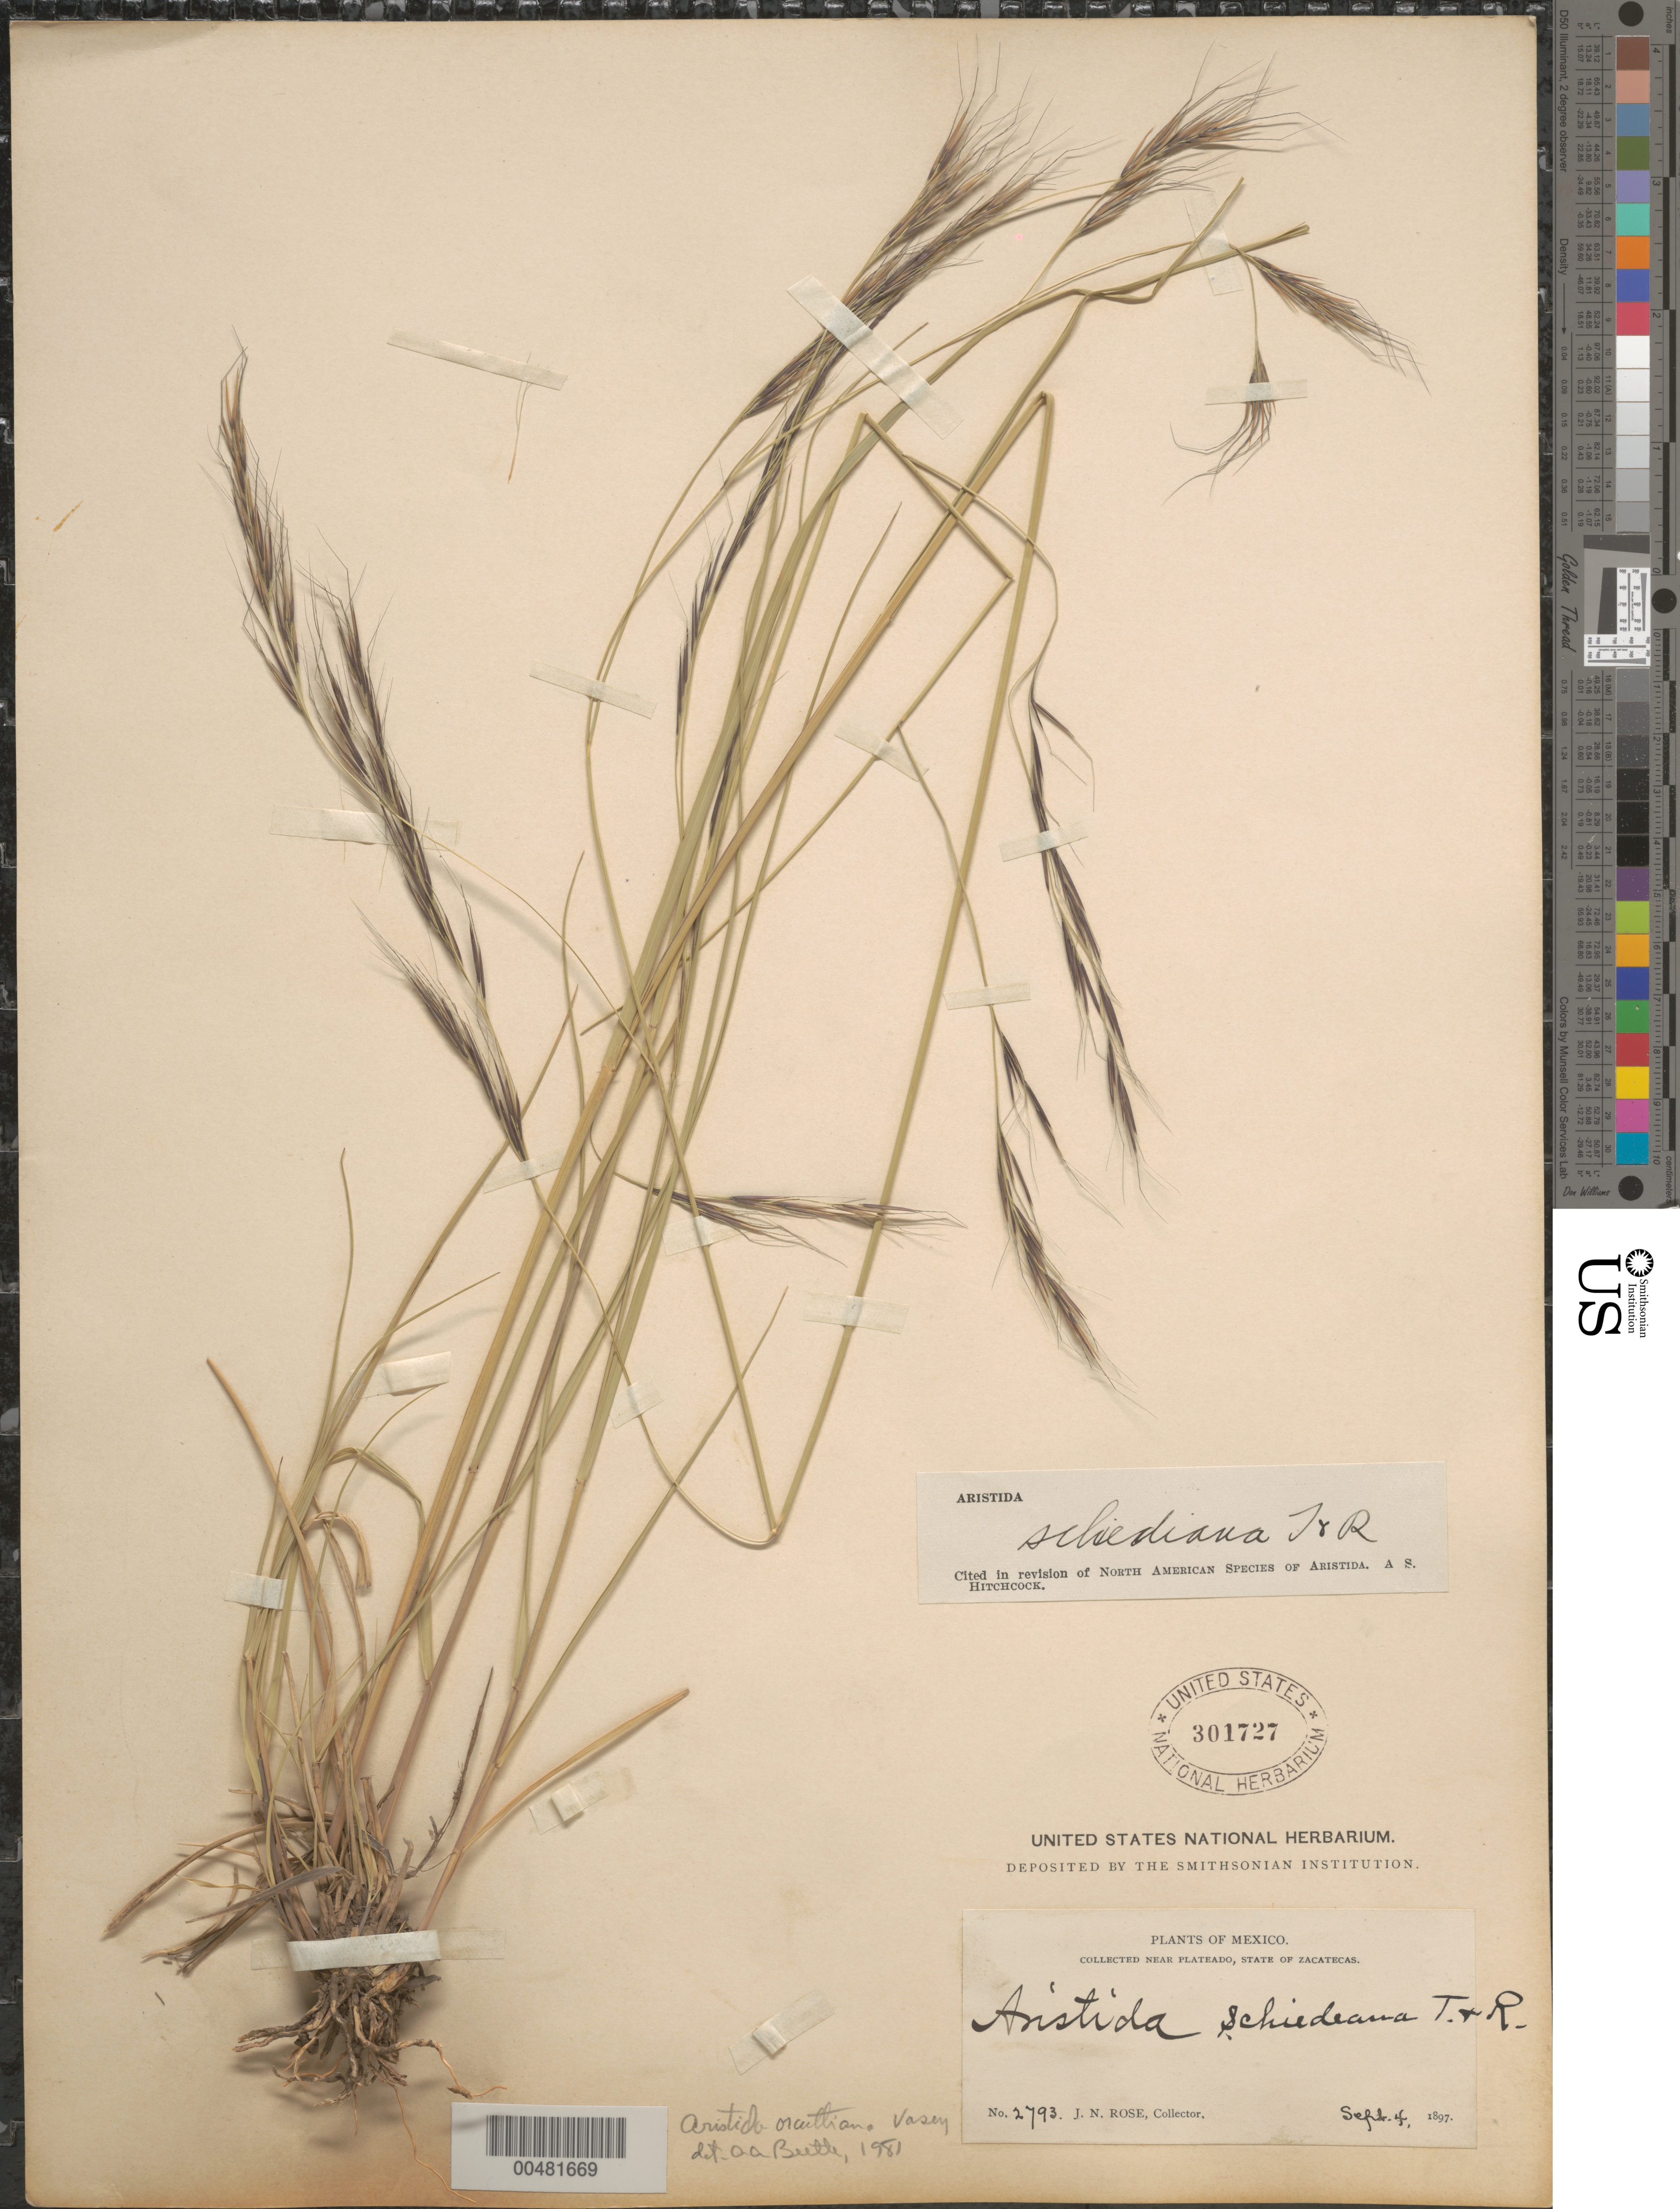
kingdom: Plantae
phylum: Tracheophyta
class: Liliopsida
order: Poales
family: Poaceae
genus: Aristida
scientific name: Aristida orcuttiana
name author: Vasey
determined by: Beetle, Alan A.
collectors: J. N. Rose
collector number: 2793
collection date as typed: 4 Sep 1897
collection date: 1897-09-04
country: Mexico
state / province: Zacatecas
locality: Near Plateado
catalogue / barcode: US 301727